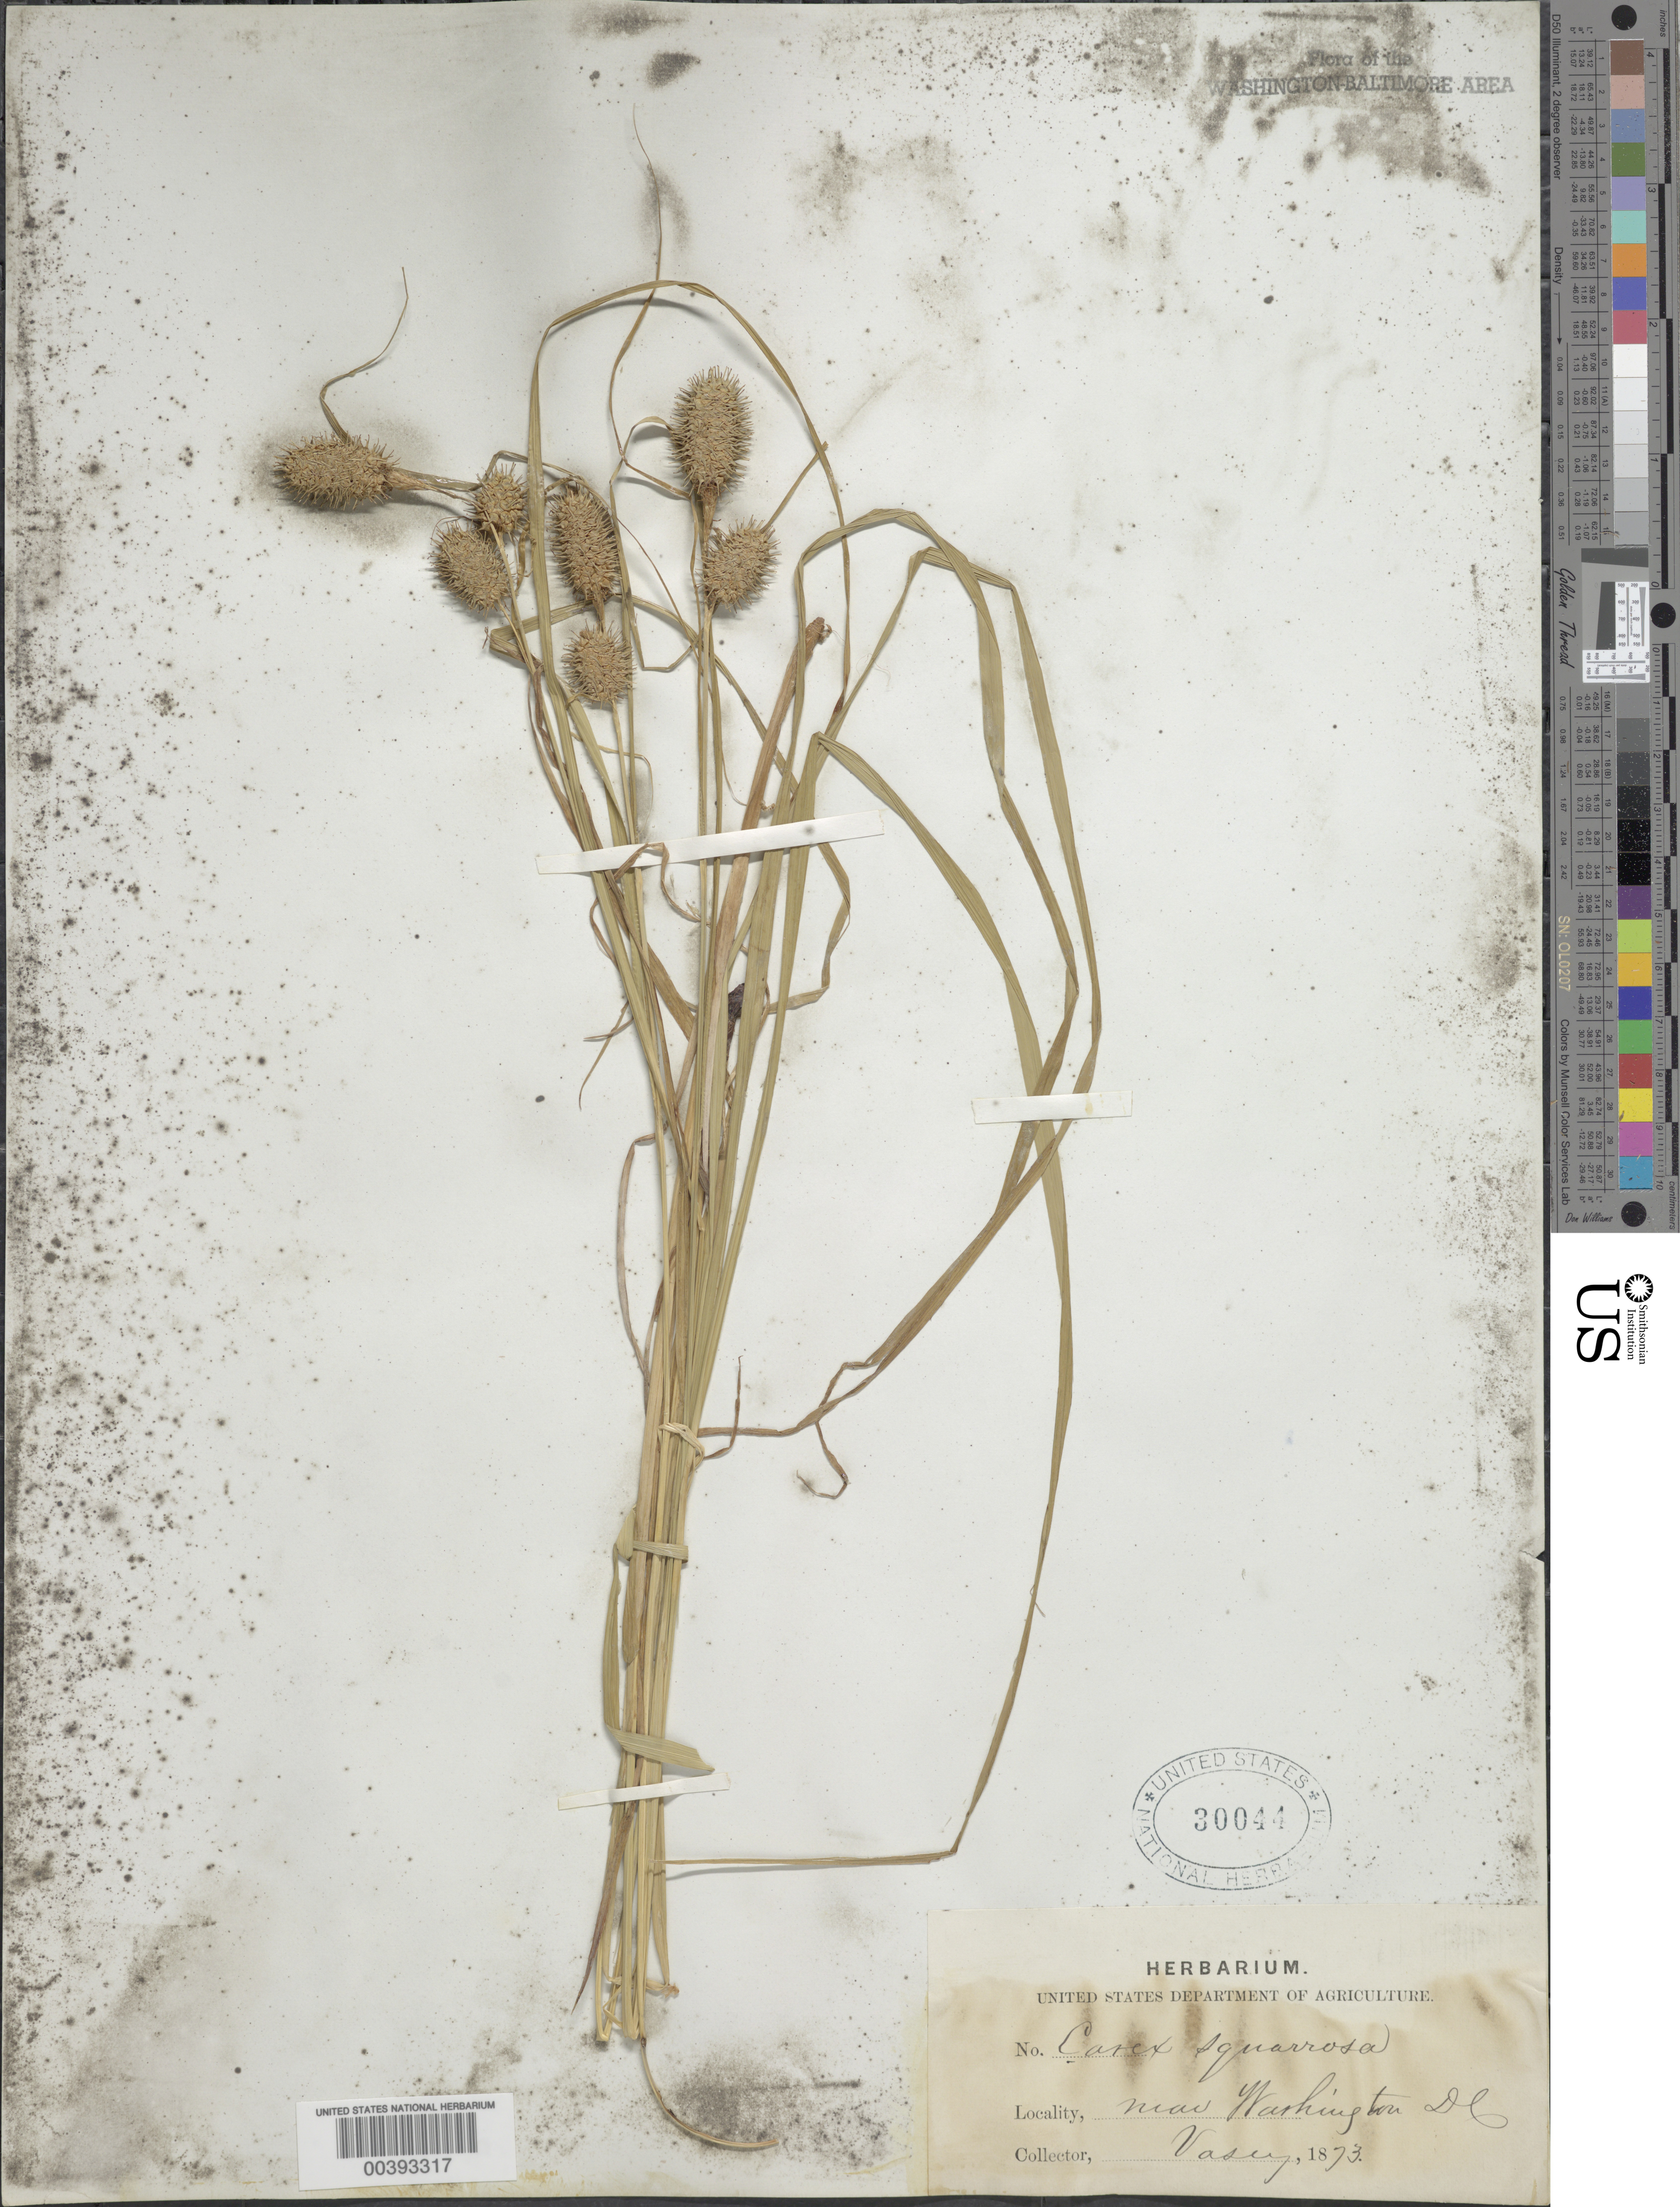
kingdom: Plantae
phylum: Tracheophyta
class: Liliopsida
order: Poales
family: Cyperaceae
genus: Carex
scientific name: Carex squarrosa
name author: L.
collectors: G. Vasey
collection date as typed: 1873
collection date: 1873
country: United States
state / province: District of Columbia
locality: Washington DC Area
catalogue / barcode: US 30044